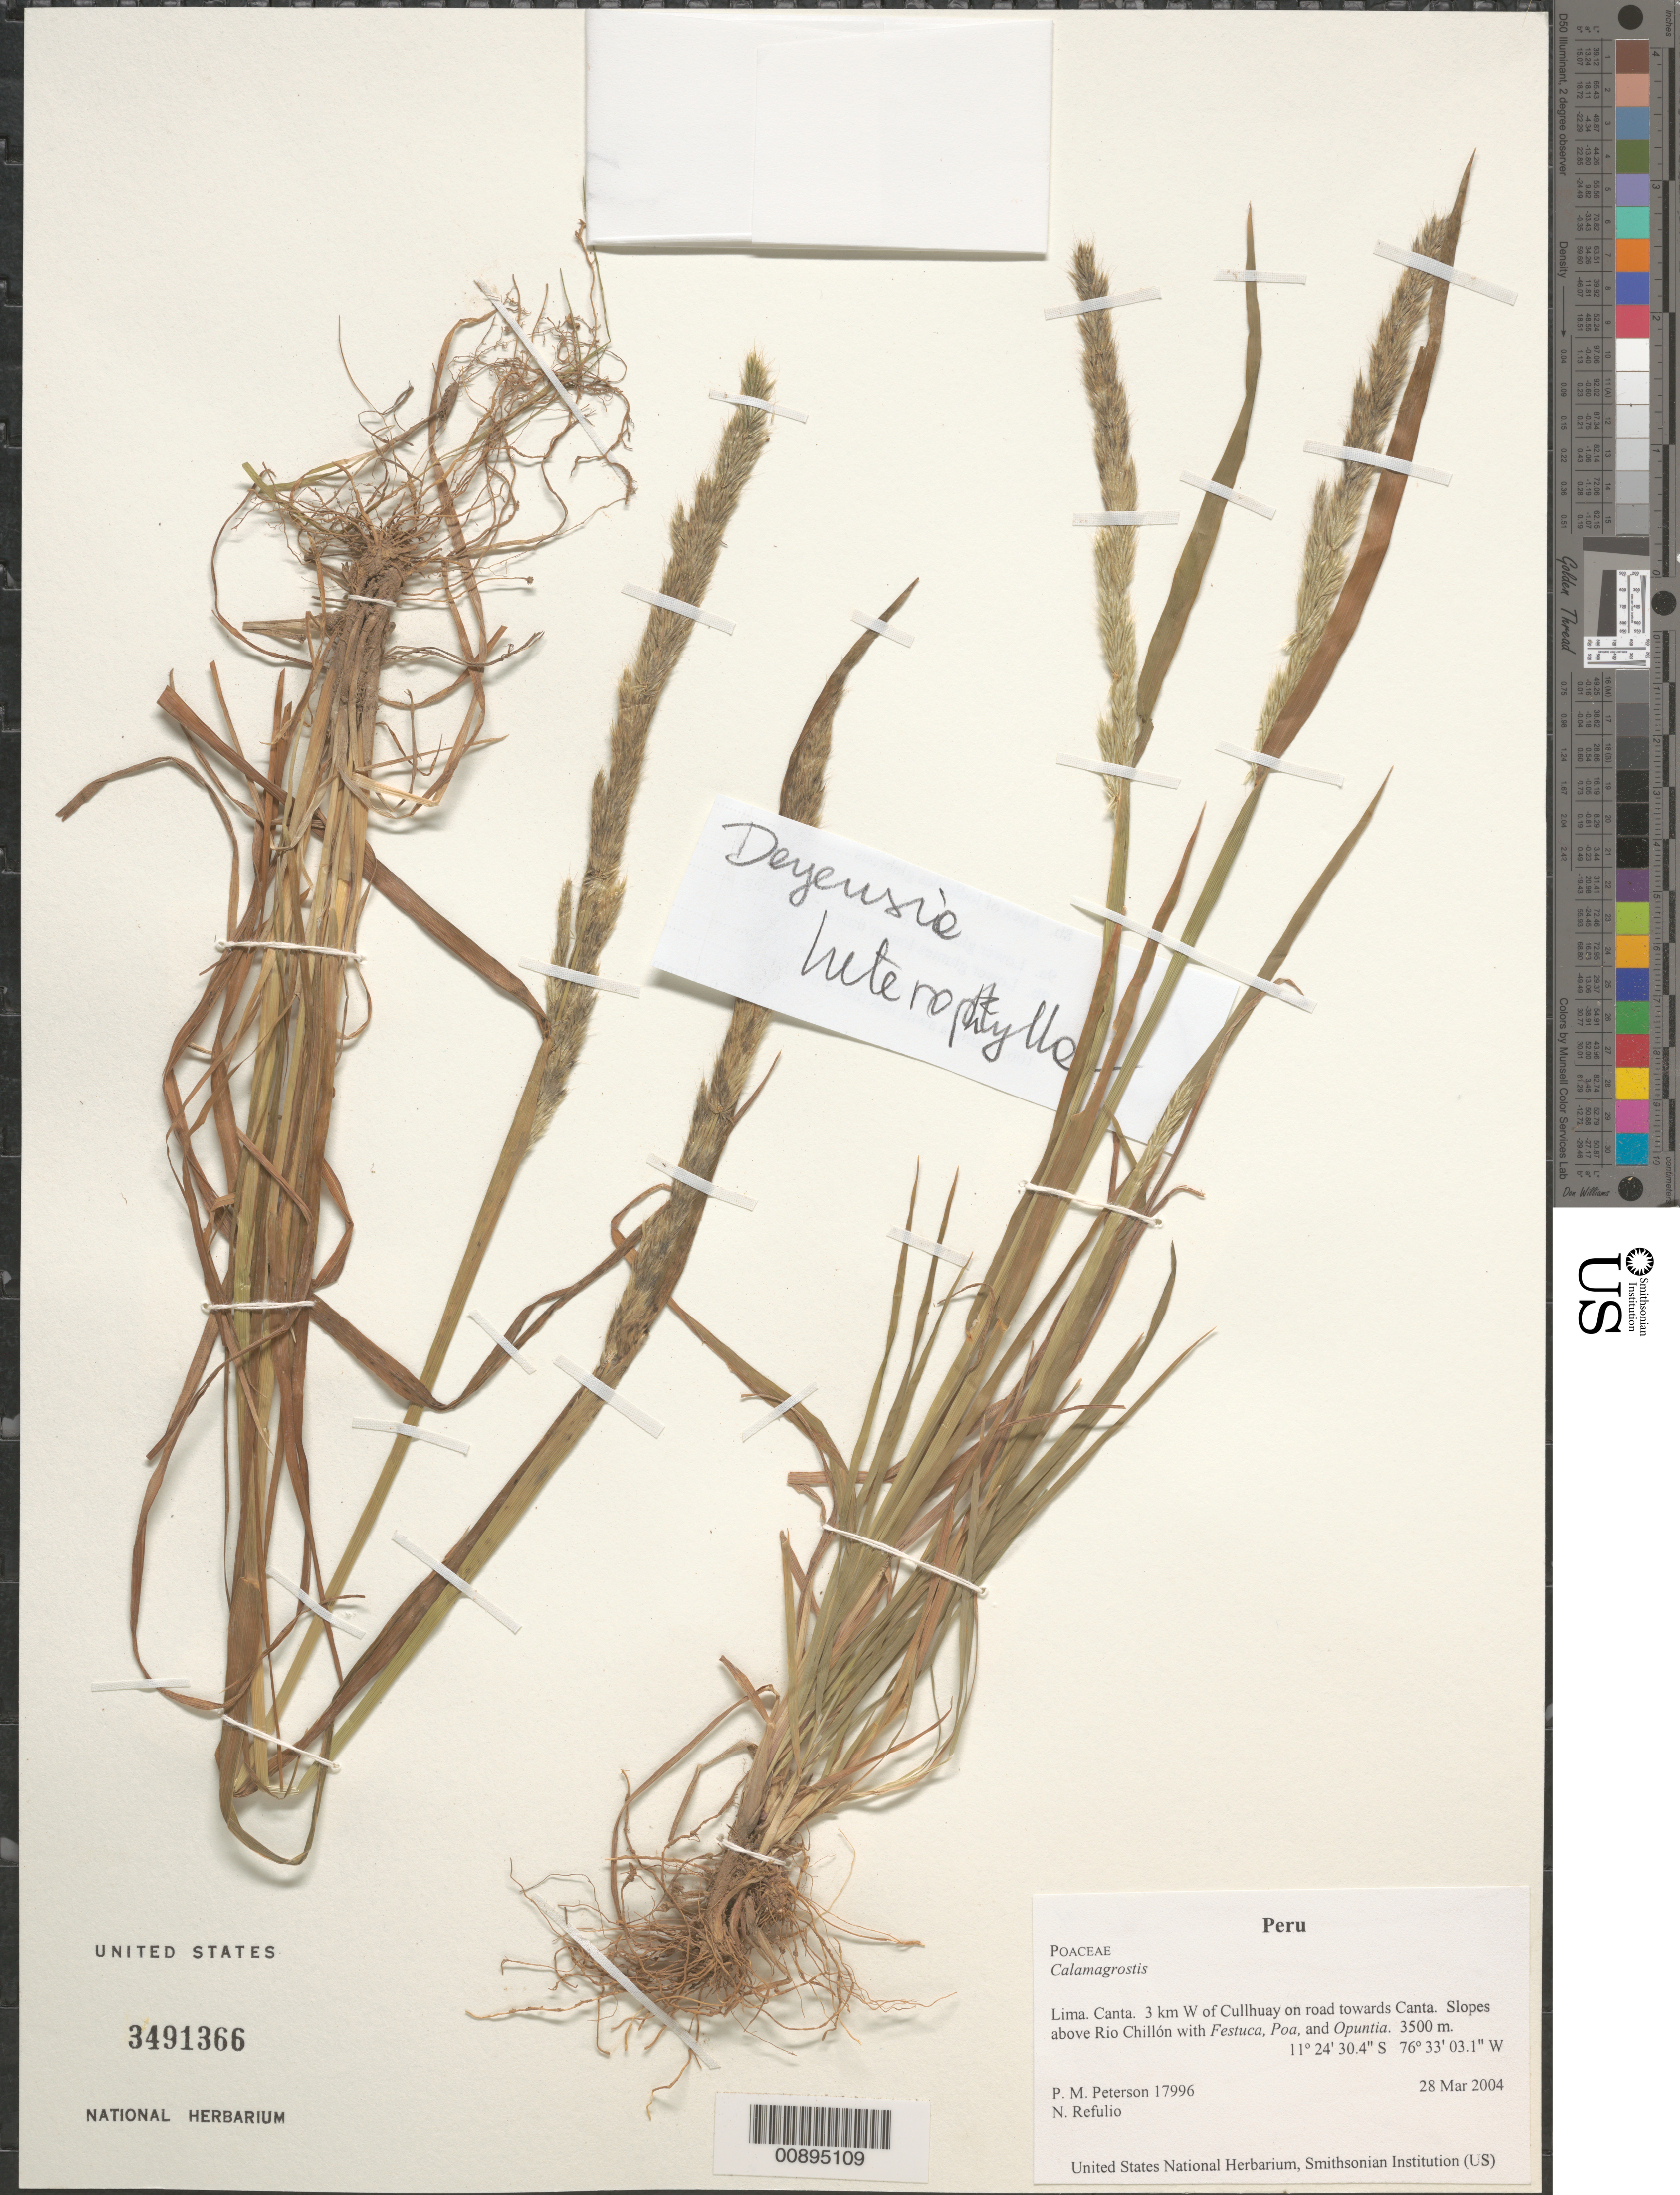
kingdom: Plantae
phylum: Tracheophyta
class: Liliopsida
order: Poales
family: Poaceae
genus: Calamagrostis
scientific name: Calamagrostis sp.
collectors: P. M. Peterson & N. Refulio-Rodríguez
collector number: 17996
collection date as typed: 28 Mar 2004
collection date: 2004-03-28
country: Peru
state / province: Lima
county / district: Canta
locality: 3 km W of Cullhuay on road towards Canta. Slopes above Rio Chillón with Festuca, Poa, and Opuntia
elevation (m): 3500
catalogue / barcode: US 3491366